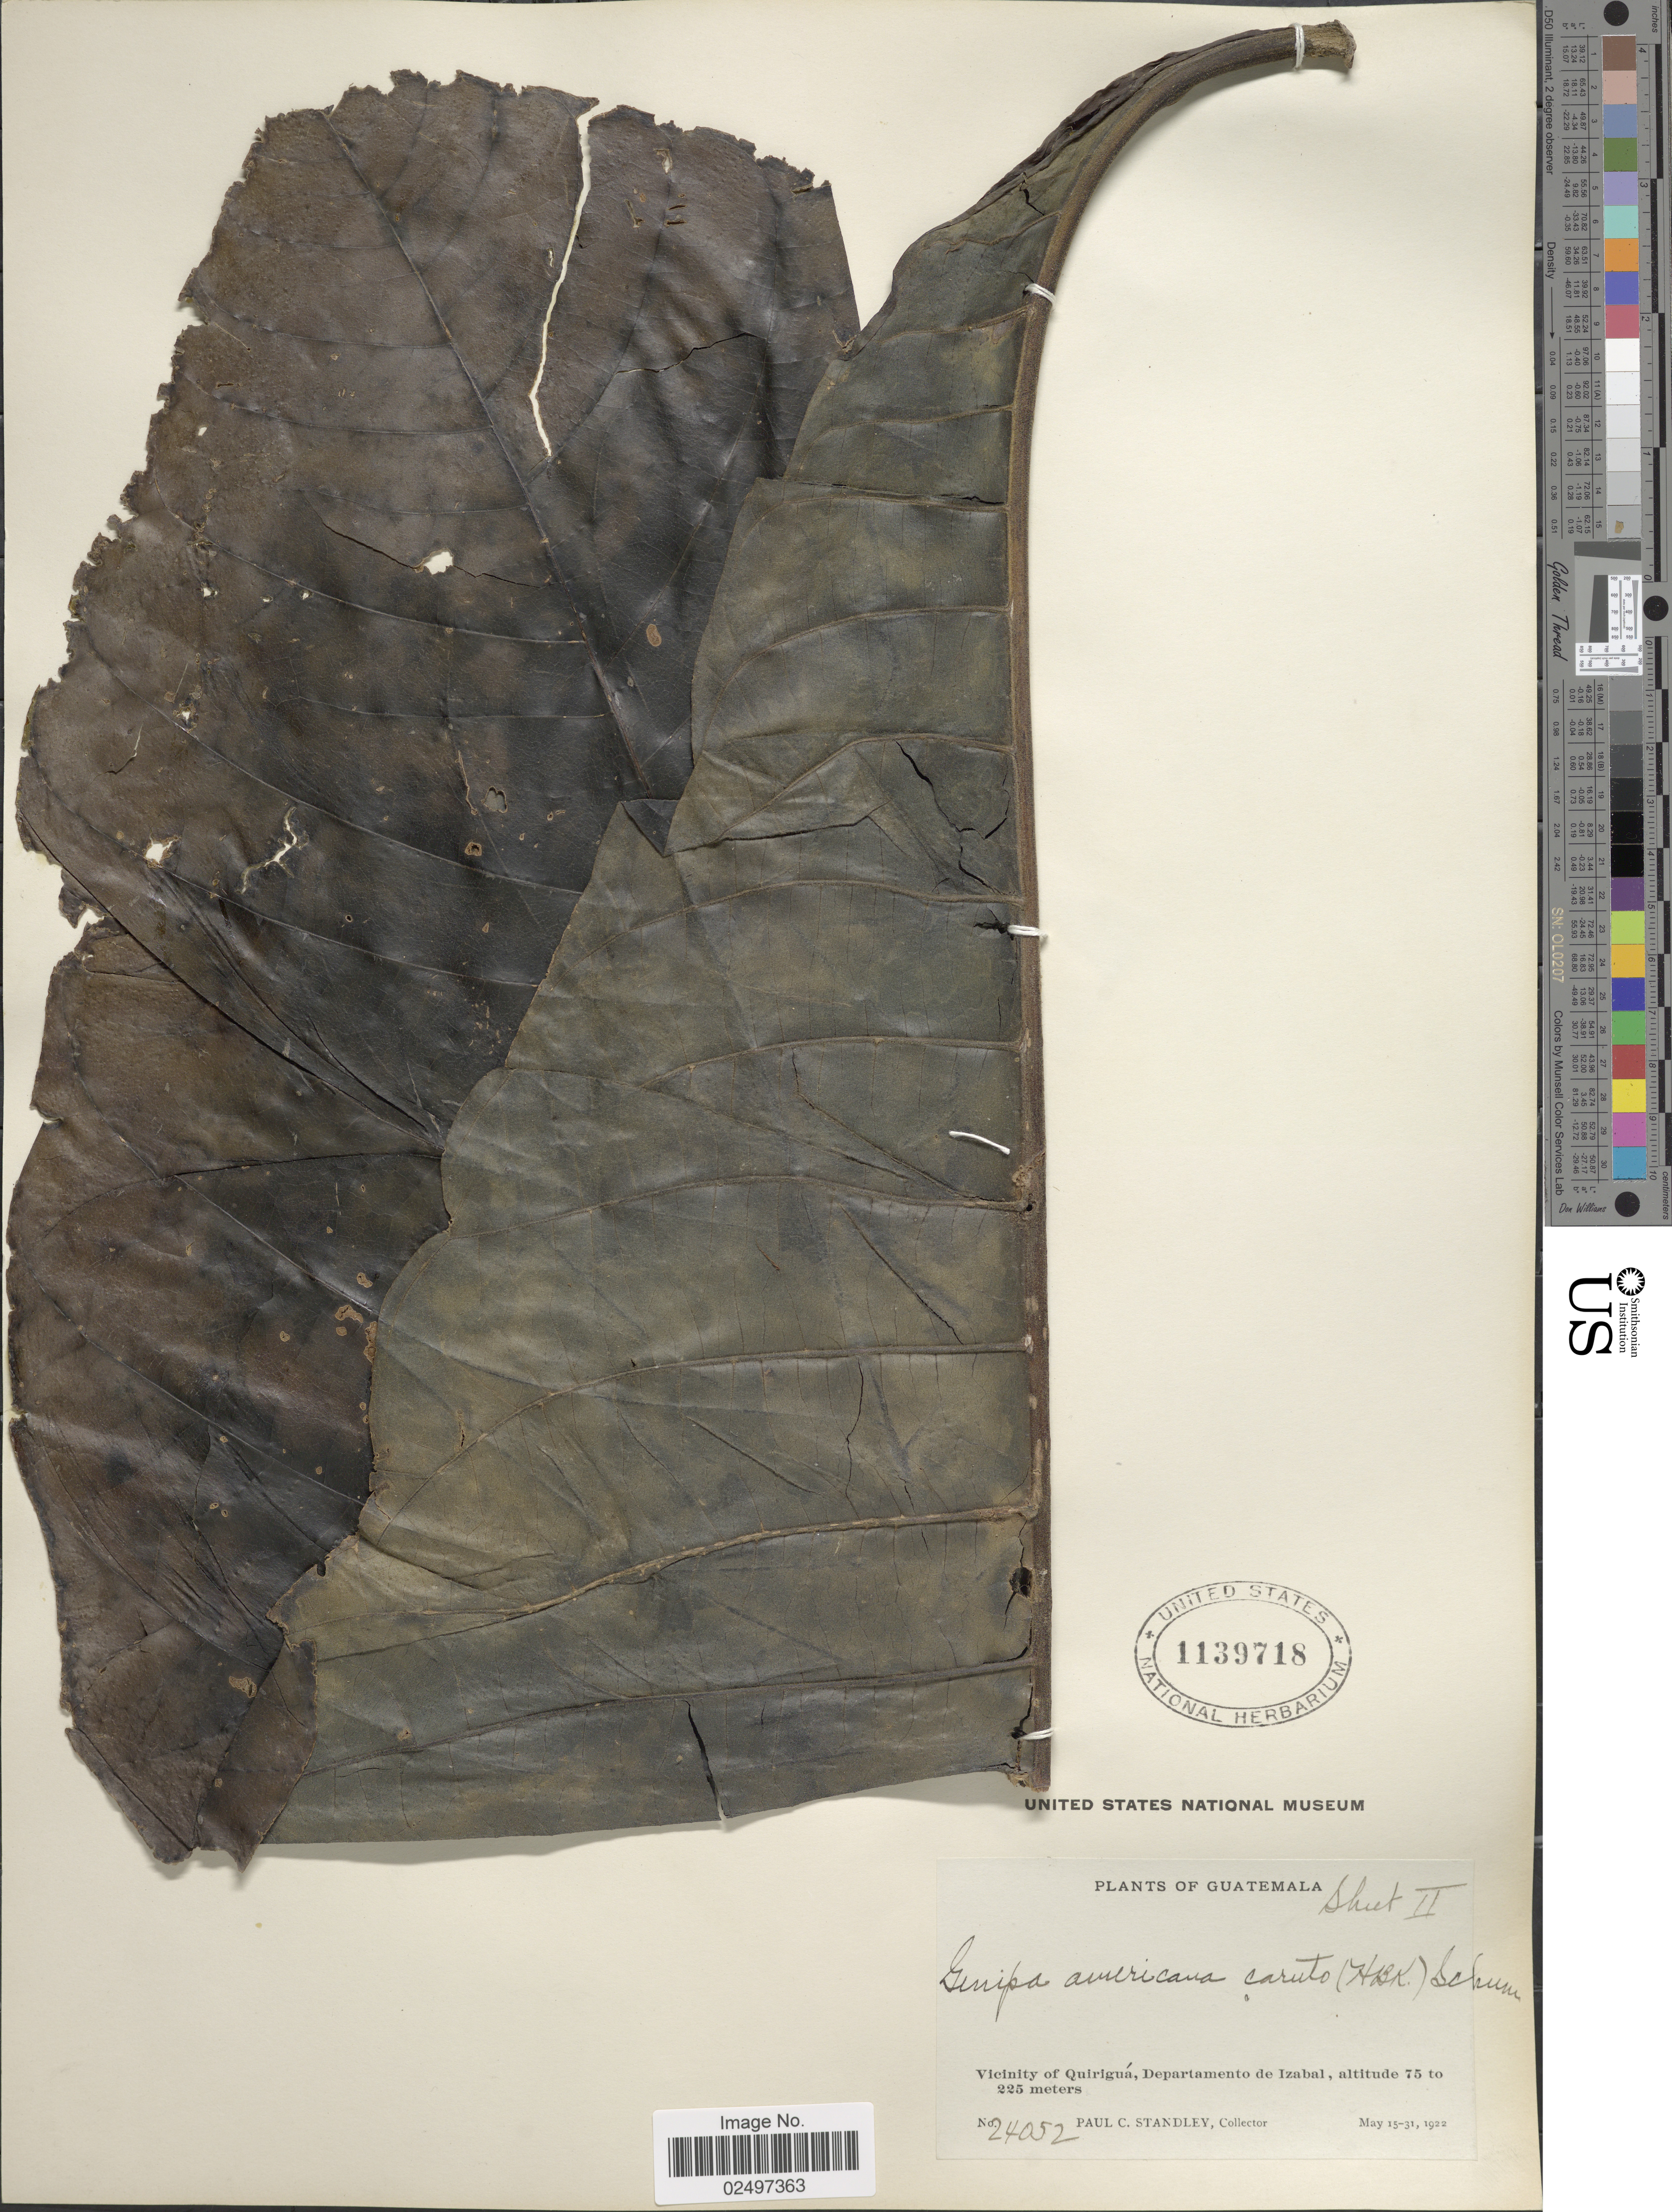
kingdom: Plantae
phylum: Tracheophyta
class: Magnoliopsida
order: Gentianales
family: Rubiaceae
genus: Genipa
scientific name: Genipa americana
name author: L.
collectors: P. C. Standley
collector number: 24052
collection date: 1922-05-15/1922-05-31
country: Guatemala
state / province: Izabal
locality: Vicinity of Quirigua, Departamento de Izabal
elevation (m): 75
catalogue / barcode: US 1139718